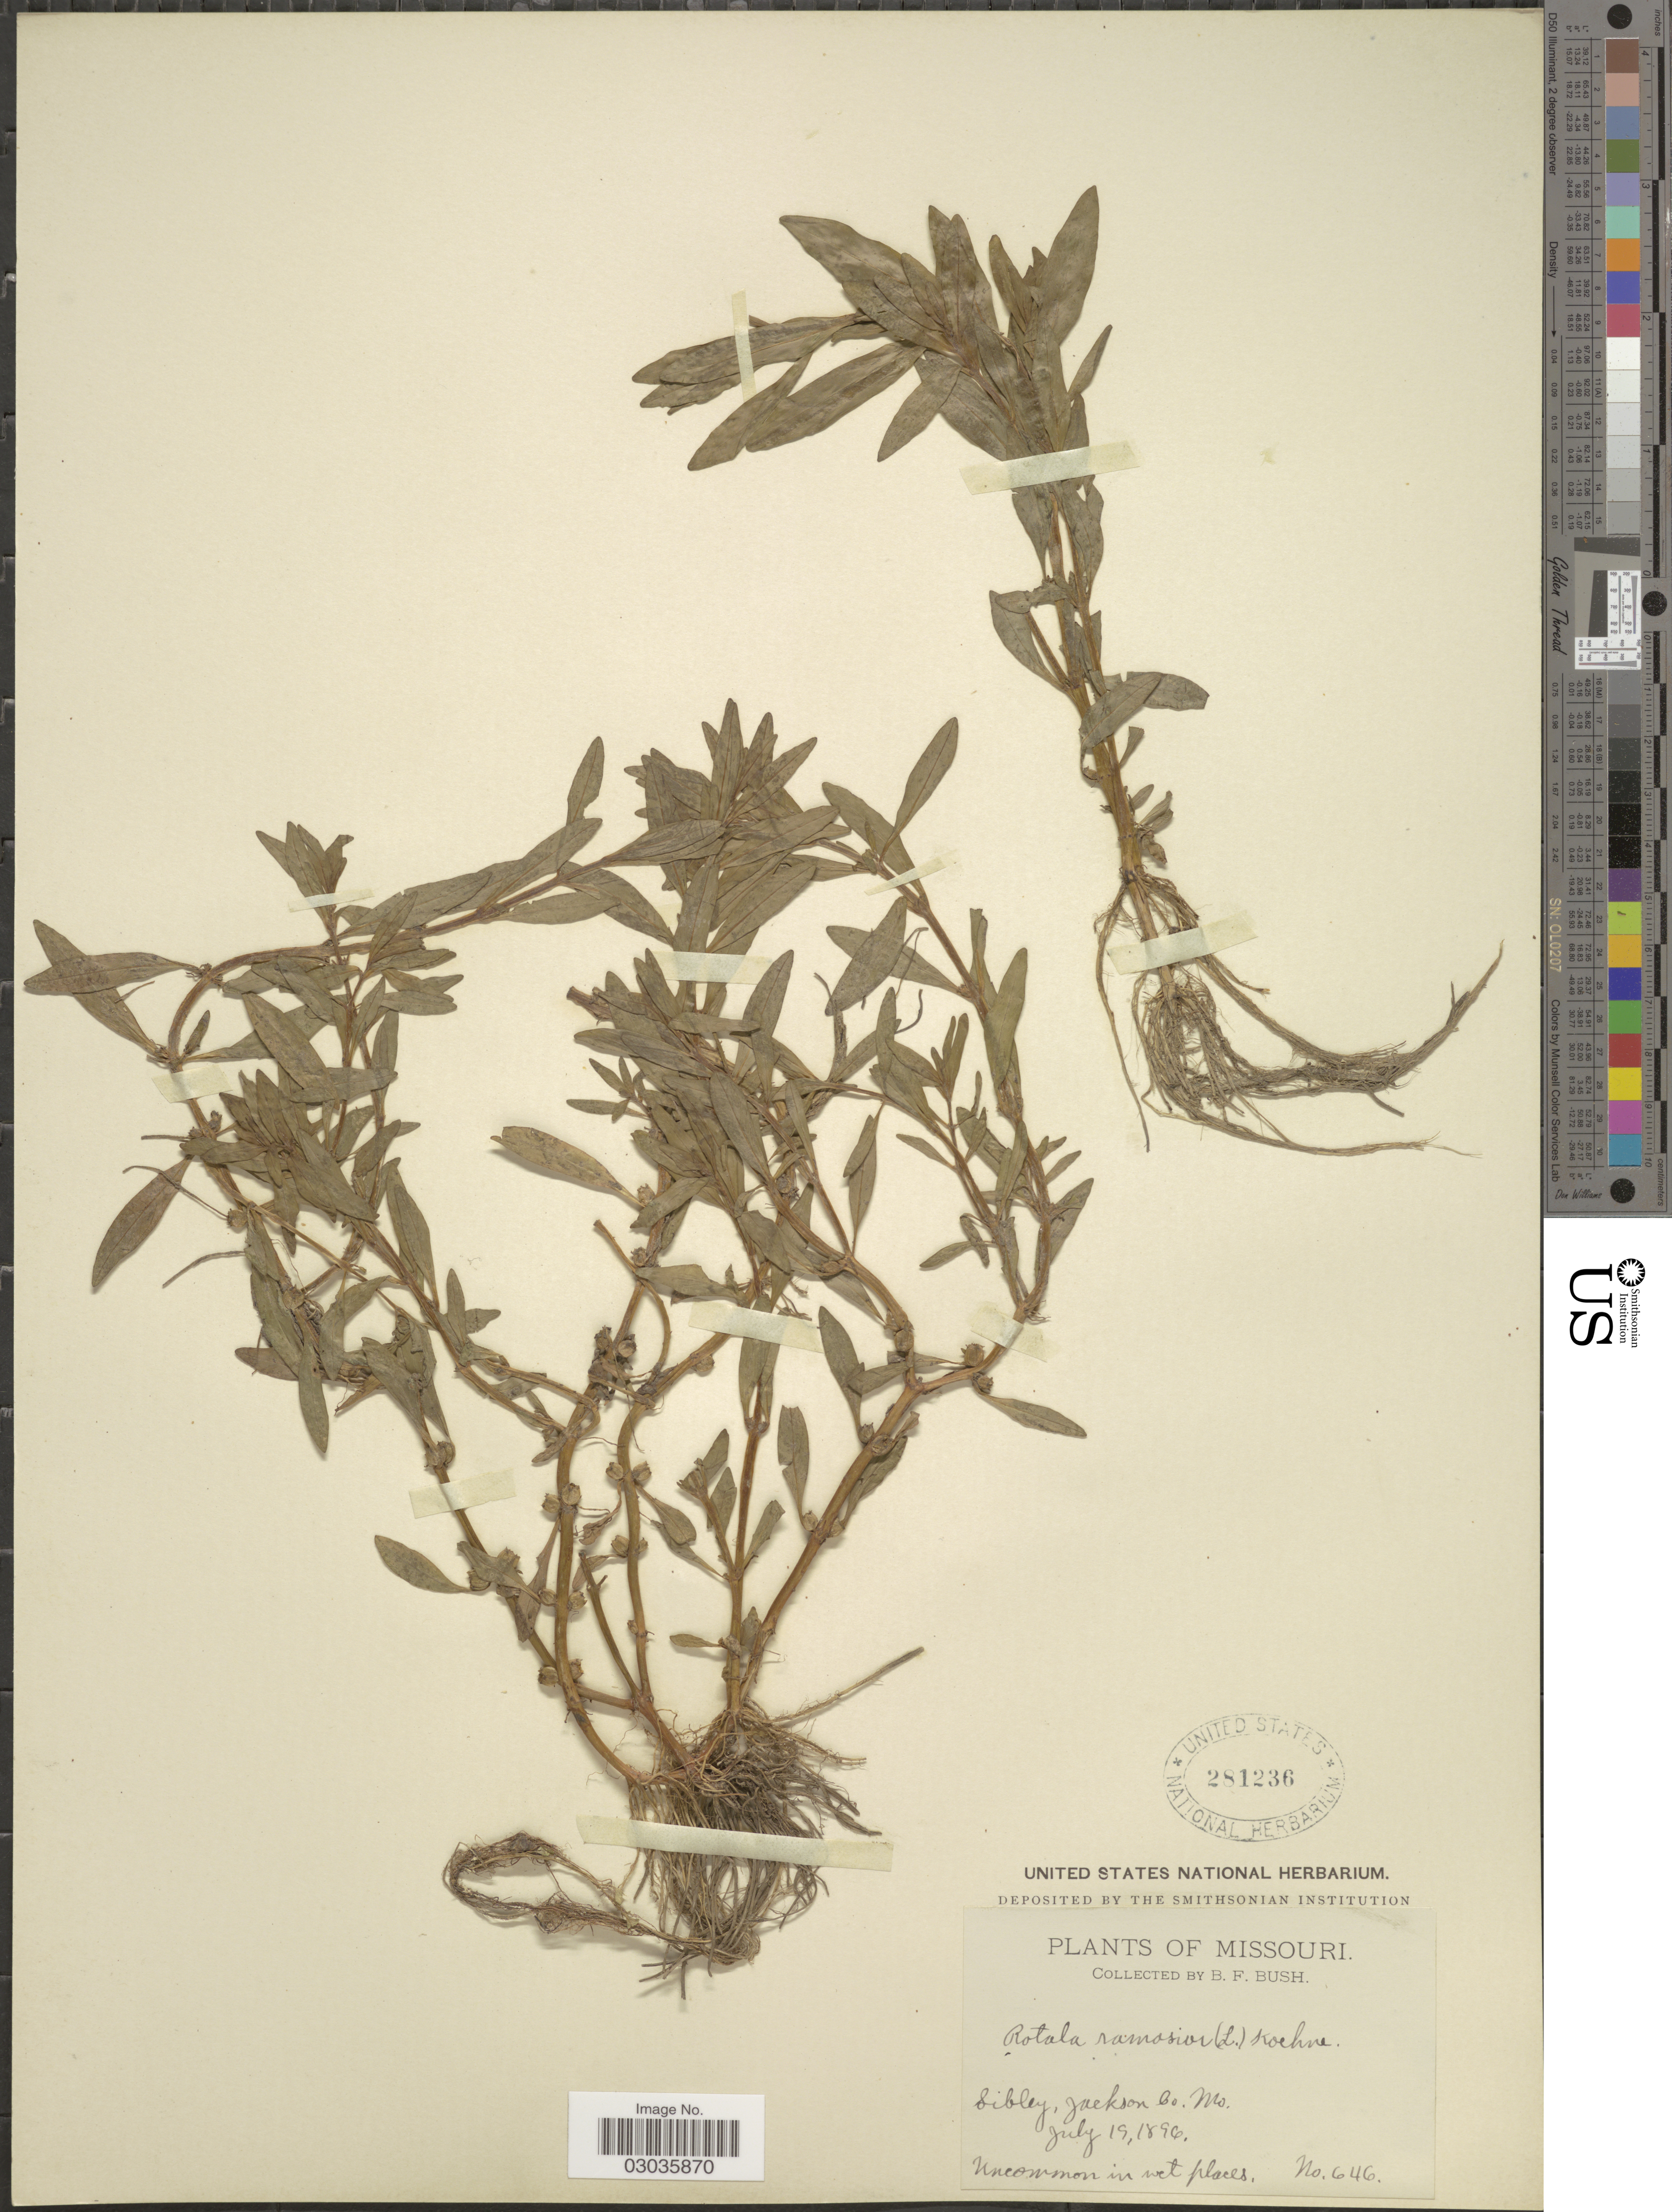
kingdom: Plantae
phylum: Tracheophyta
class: Magnoliopsida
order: Myrtales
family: Lythraceae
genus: Rotala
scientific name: Rotala ramosior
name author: (L.) Koehne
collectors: B. F. Bush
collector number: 646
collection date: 1896-07-19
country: United States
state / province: Missouri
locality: Sibley, Jackson Co.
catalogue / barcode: US 281236